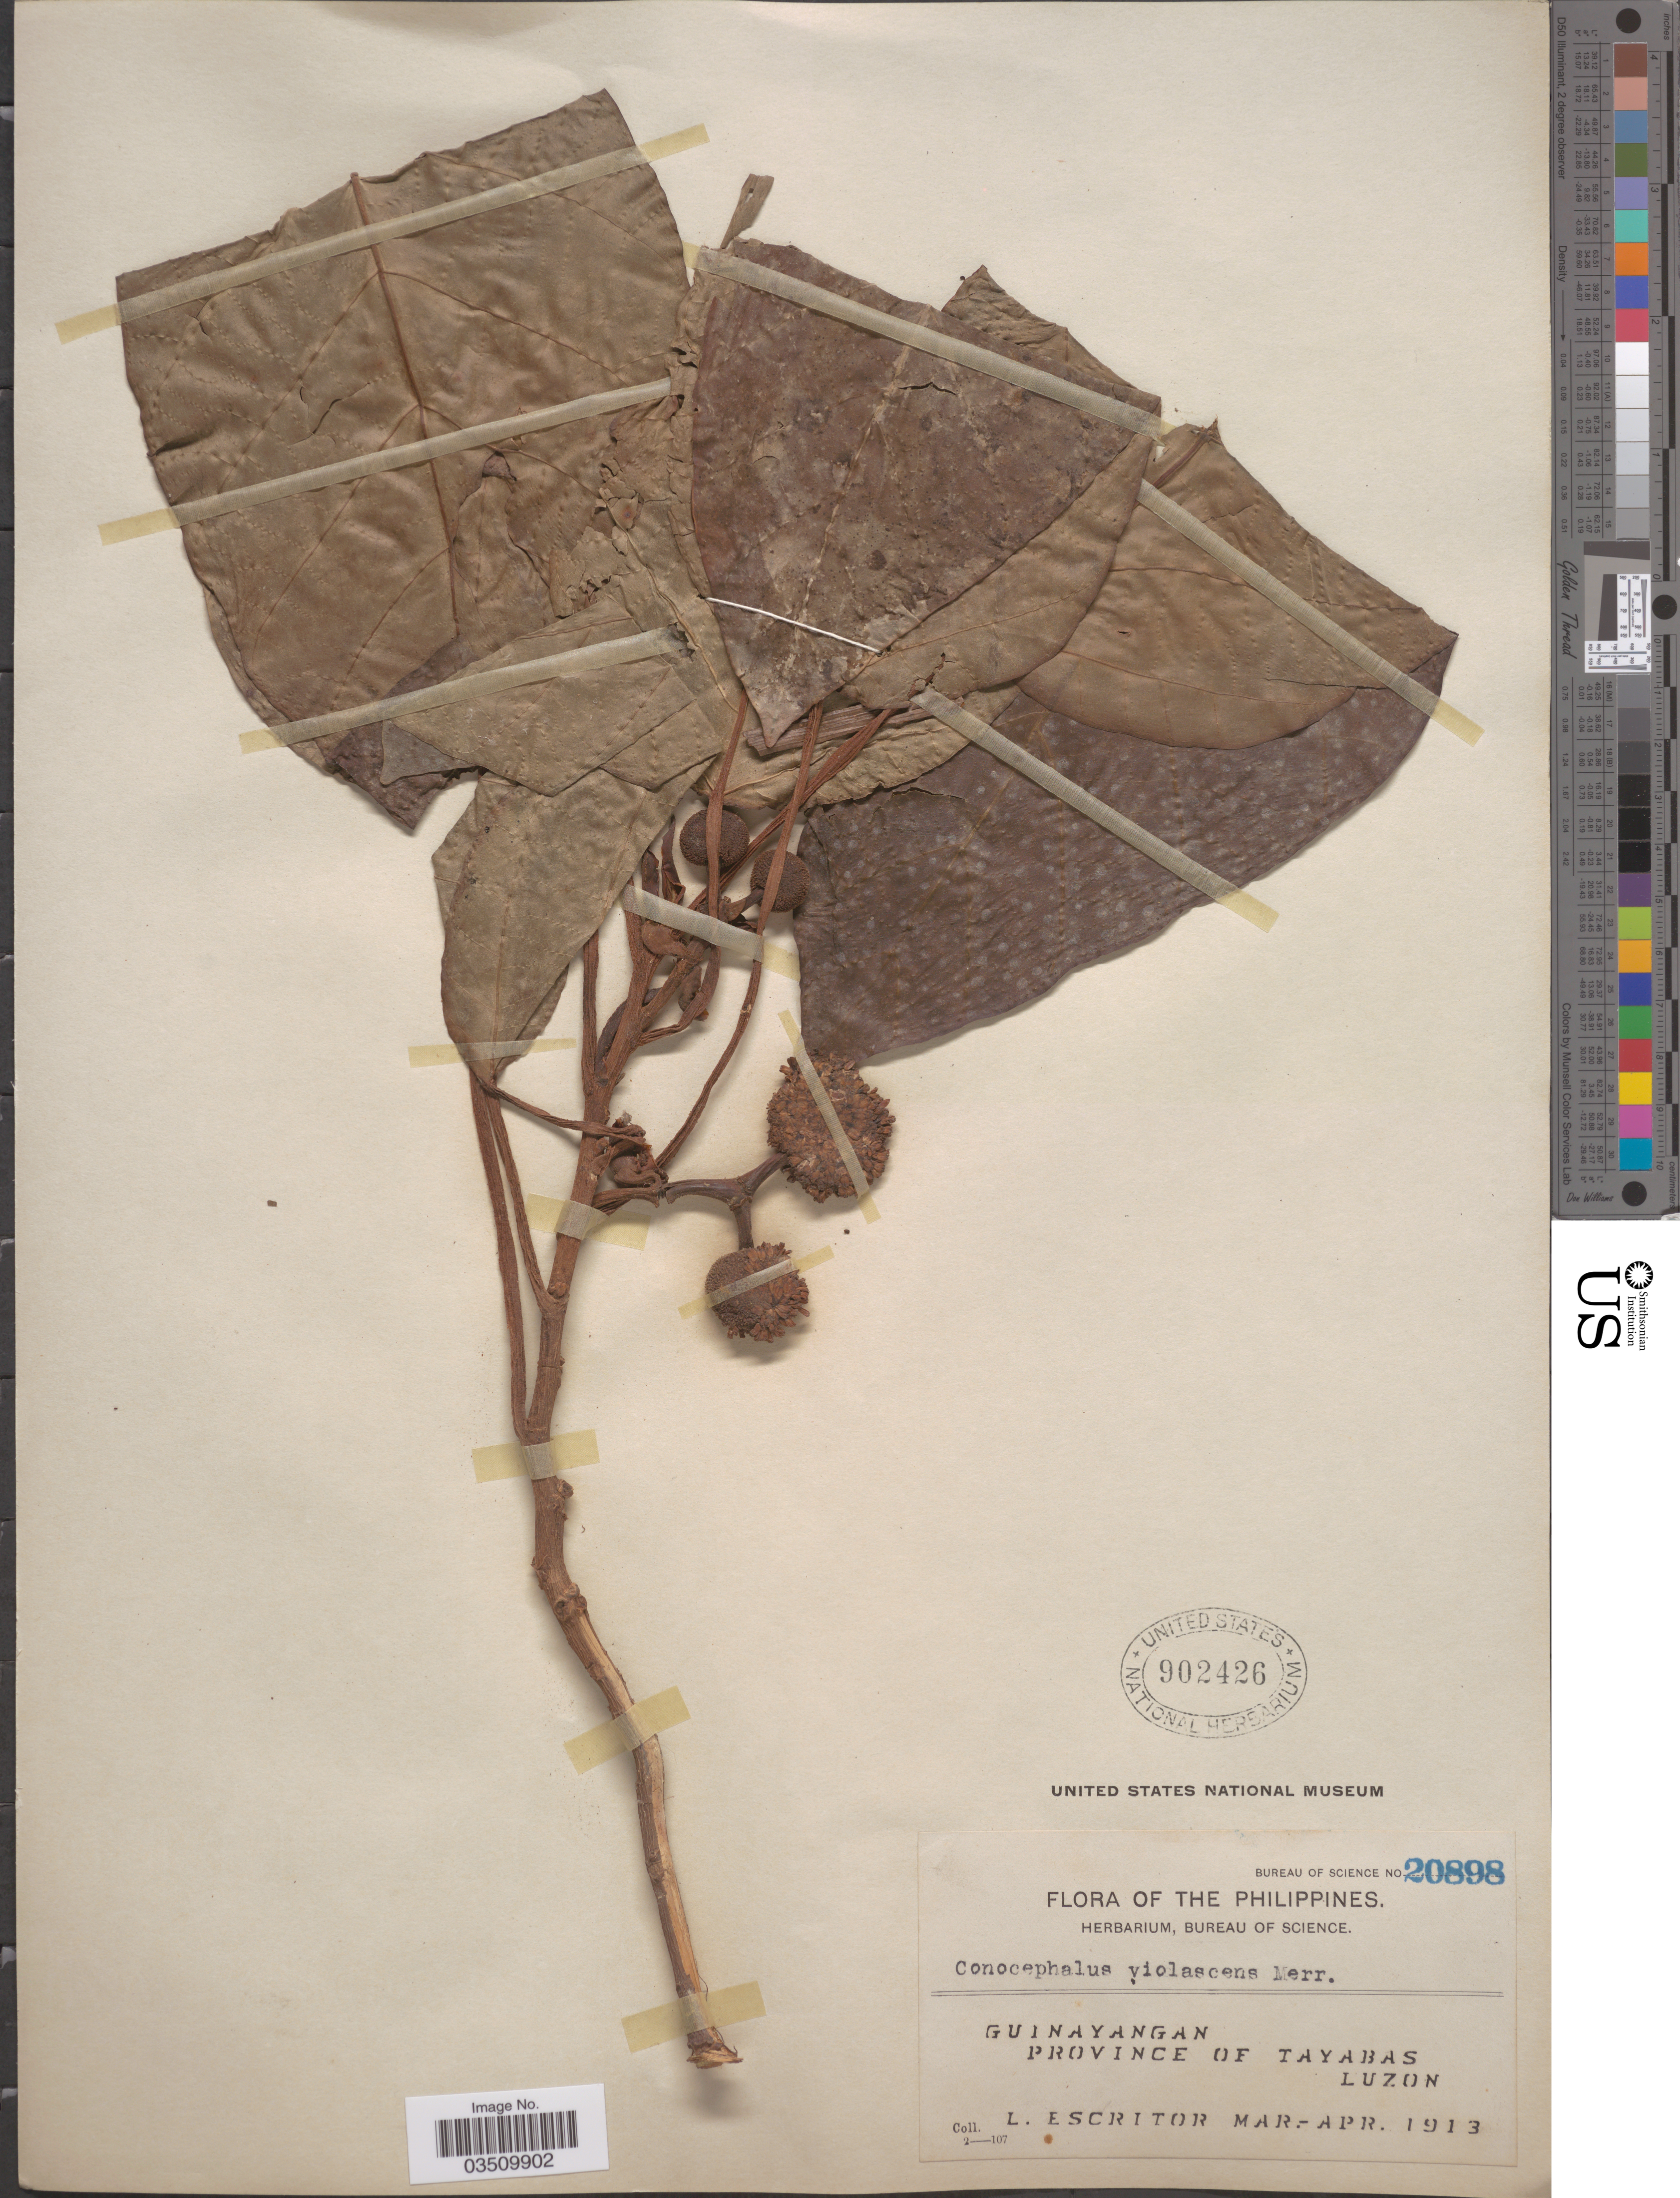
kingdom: Plantae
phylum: Tracheophyta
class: Magnoliopsida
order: Rosales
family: Urticaceae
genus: Poikilospermum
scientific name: Poikilospermum suaveolens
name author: (Blume) Merr.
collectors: L. Escritor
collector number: Bureau of Science 20898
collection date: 1913-03/1913-04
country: Philippines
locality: Guinayangan, Province of Tayabas, Luzon.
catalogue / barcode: US 902426